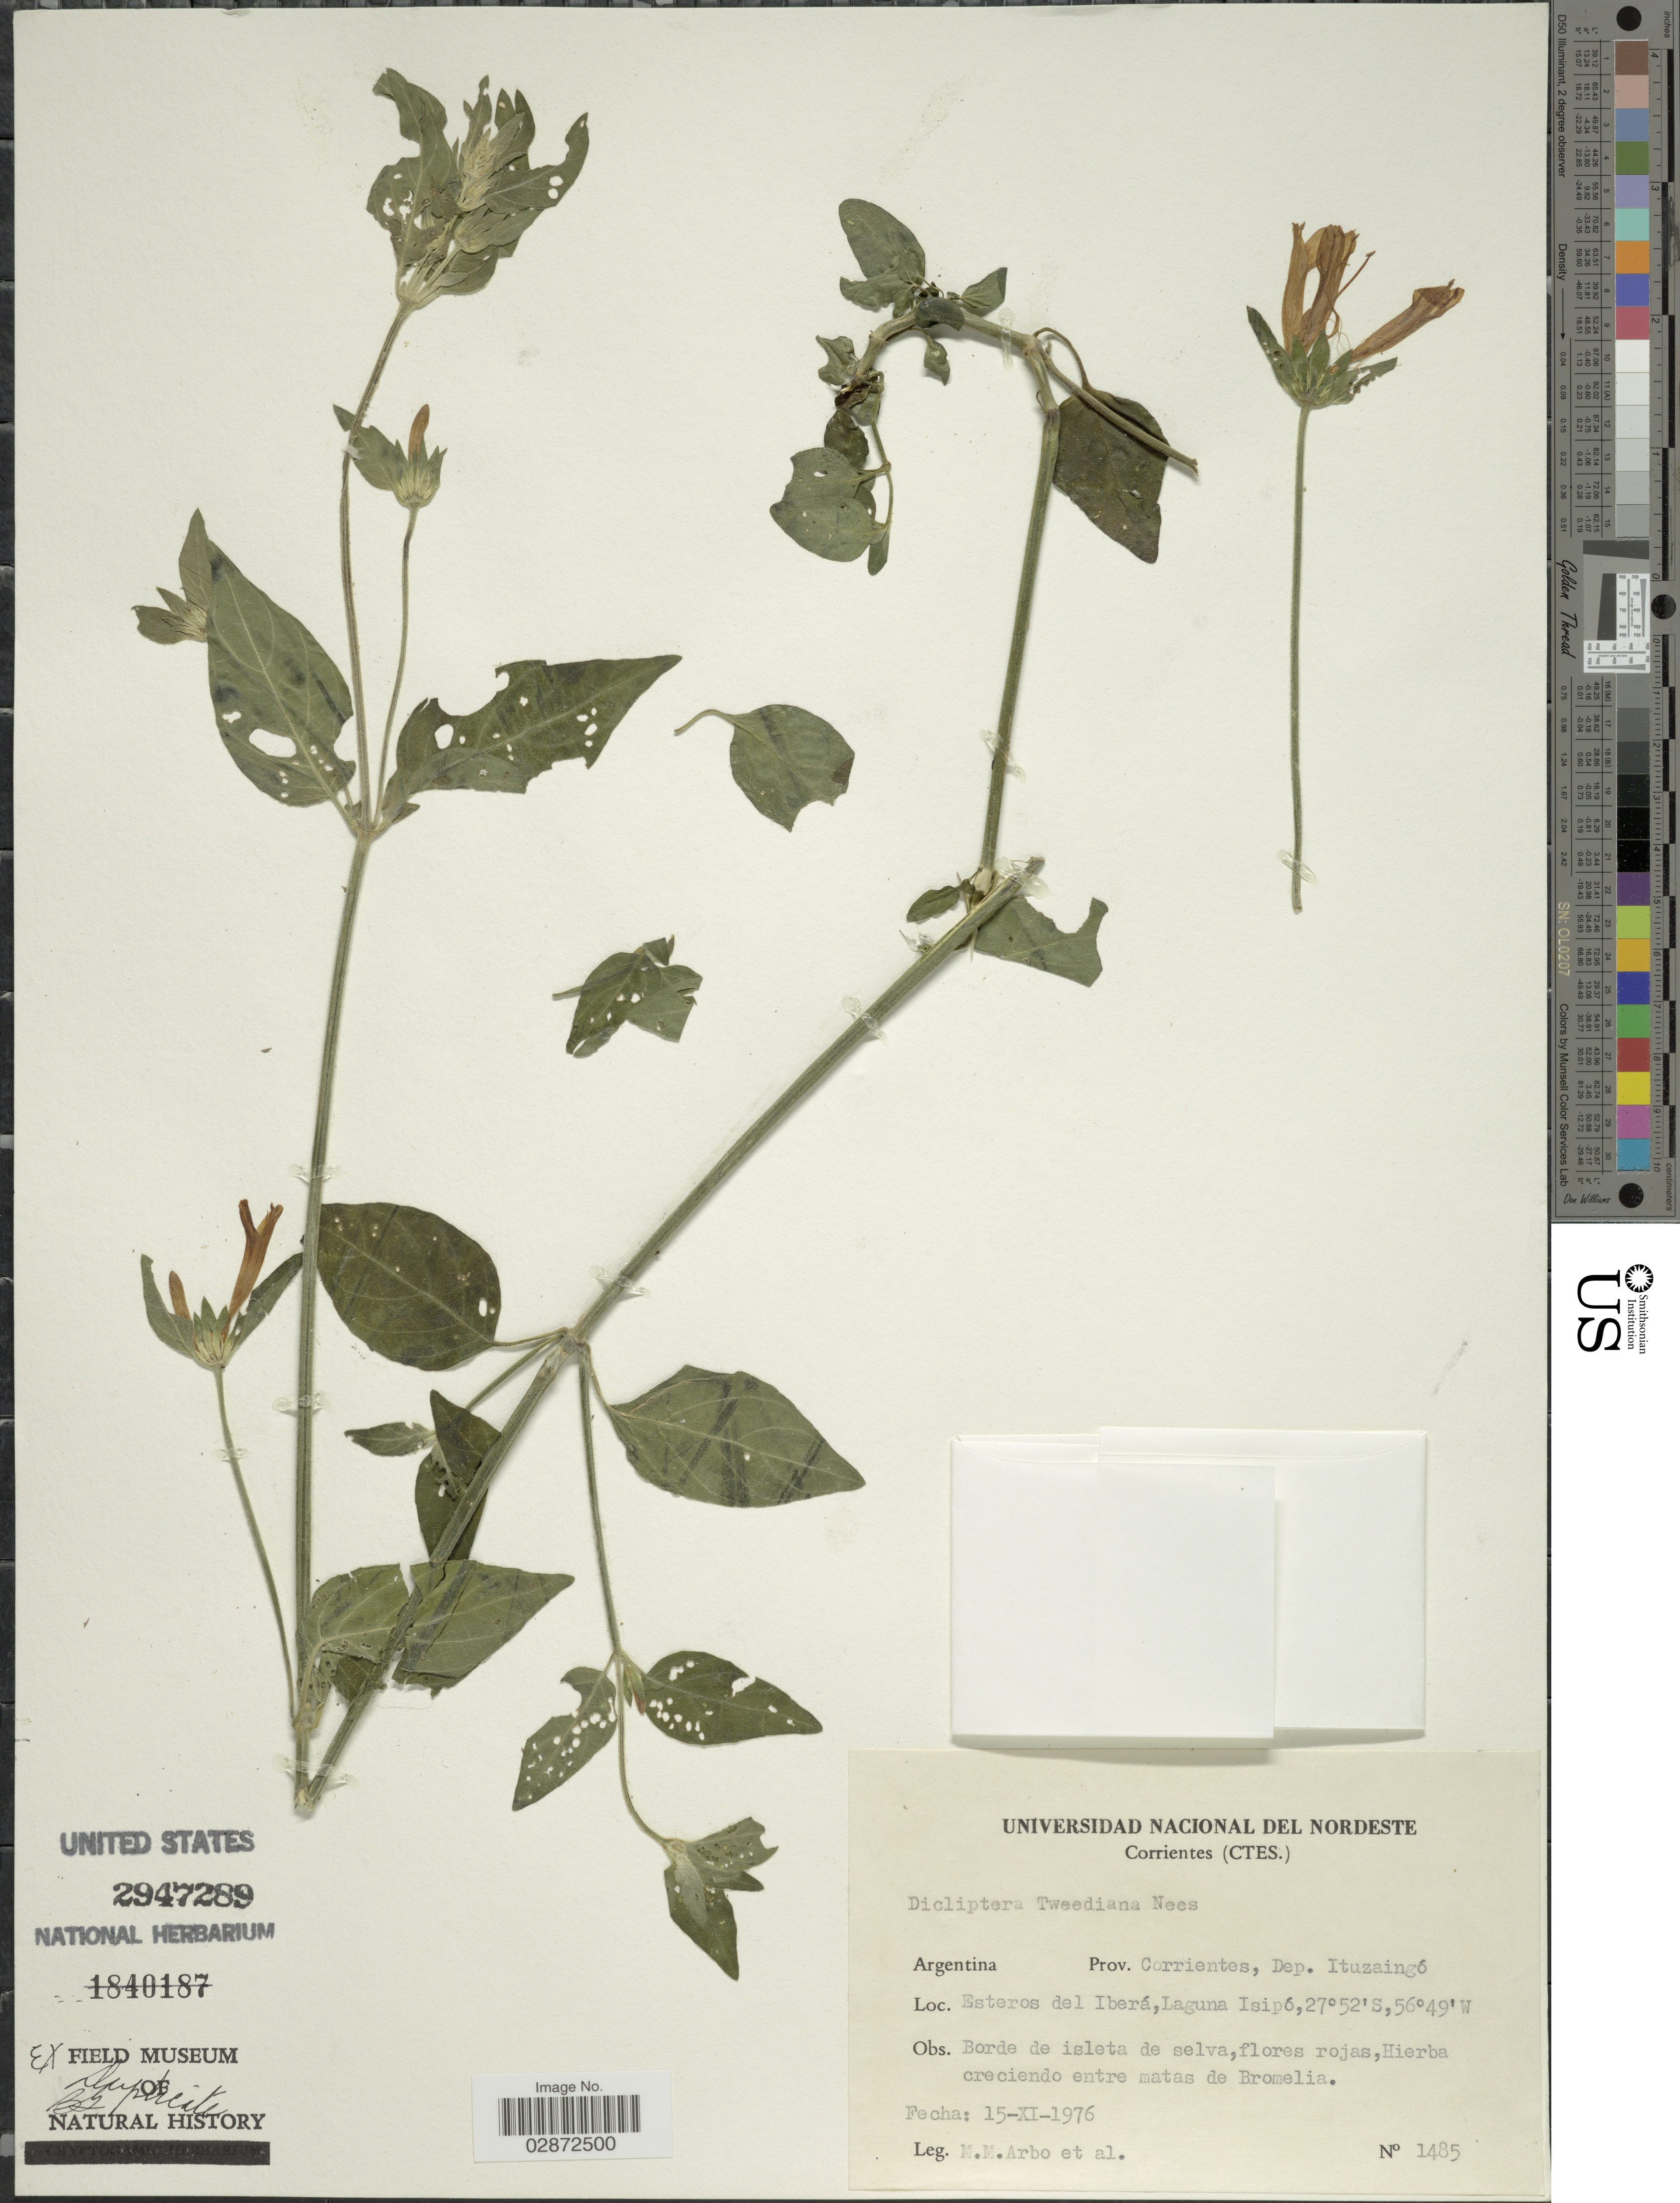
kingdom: Plantae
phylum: Tracheophyta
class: Magnoliopsida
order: Lamiales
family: Acanthaceae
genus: Dicliptera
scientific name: Dicliptera squarrosa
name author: Nees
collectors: M. M. Arbo & et al.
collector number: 1485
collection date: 1976-11-15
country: Argentina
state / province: Corrientes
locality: Prov. Corrientes, Dep. Ituzaingó. Esteros del Iberá, Laguna Isipó.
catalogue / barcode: US 2947289